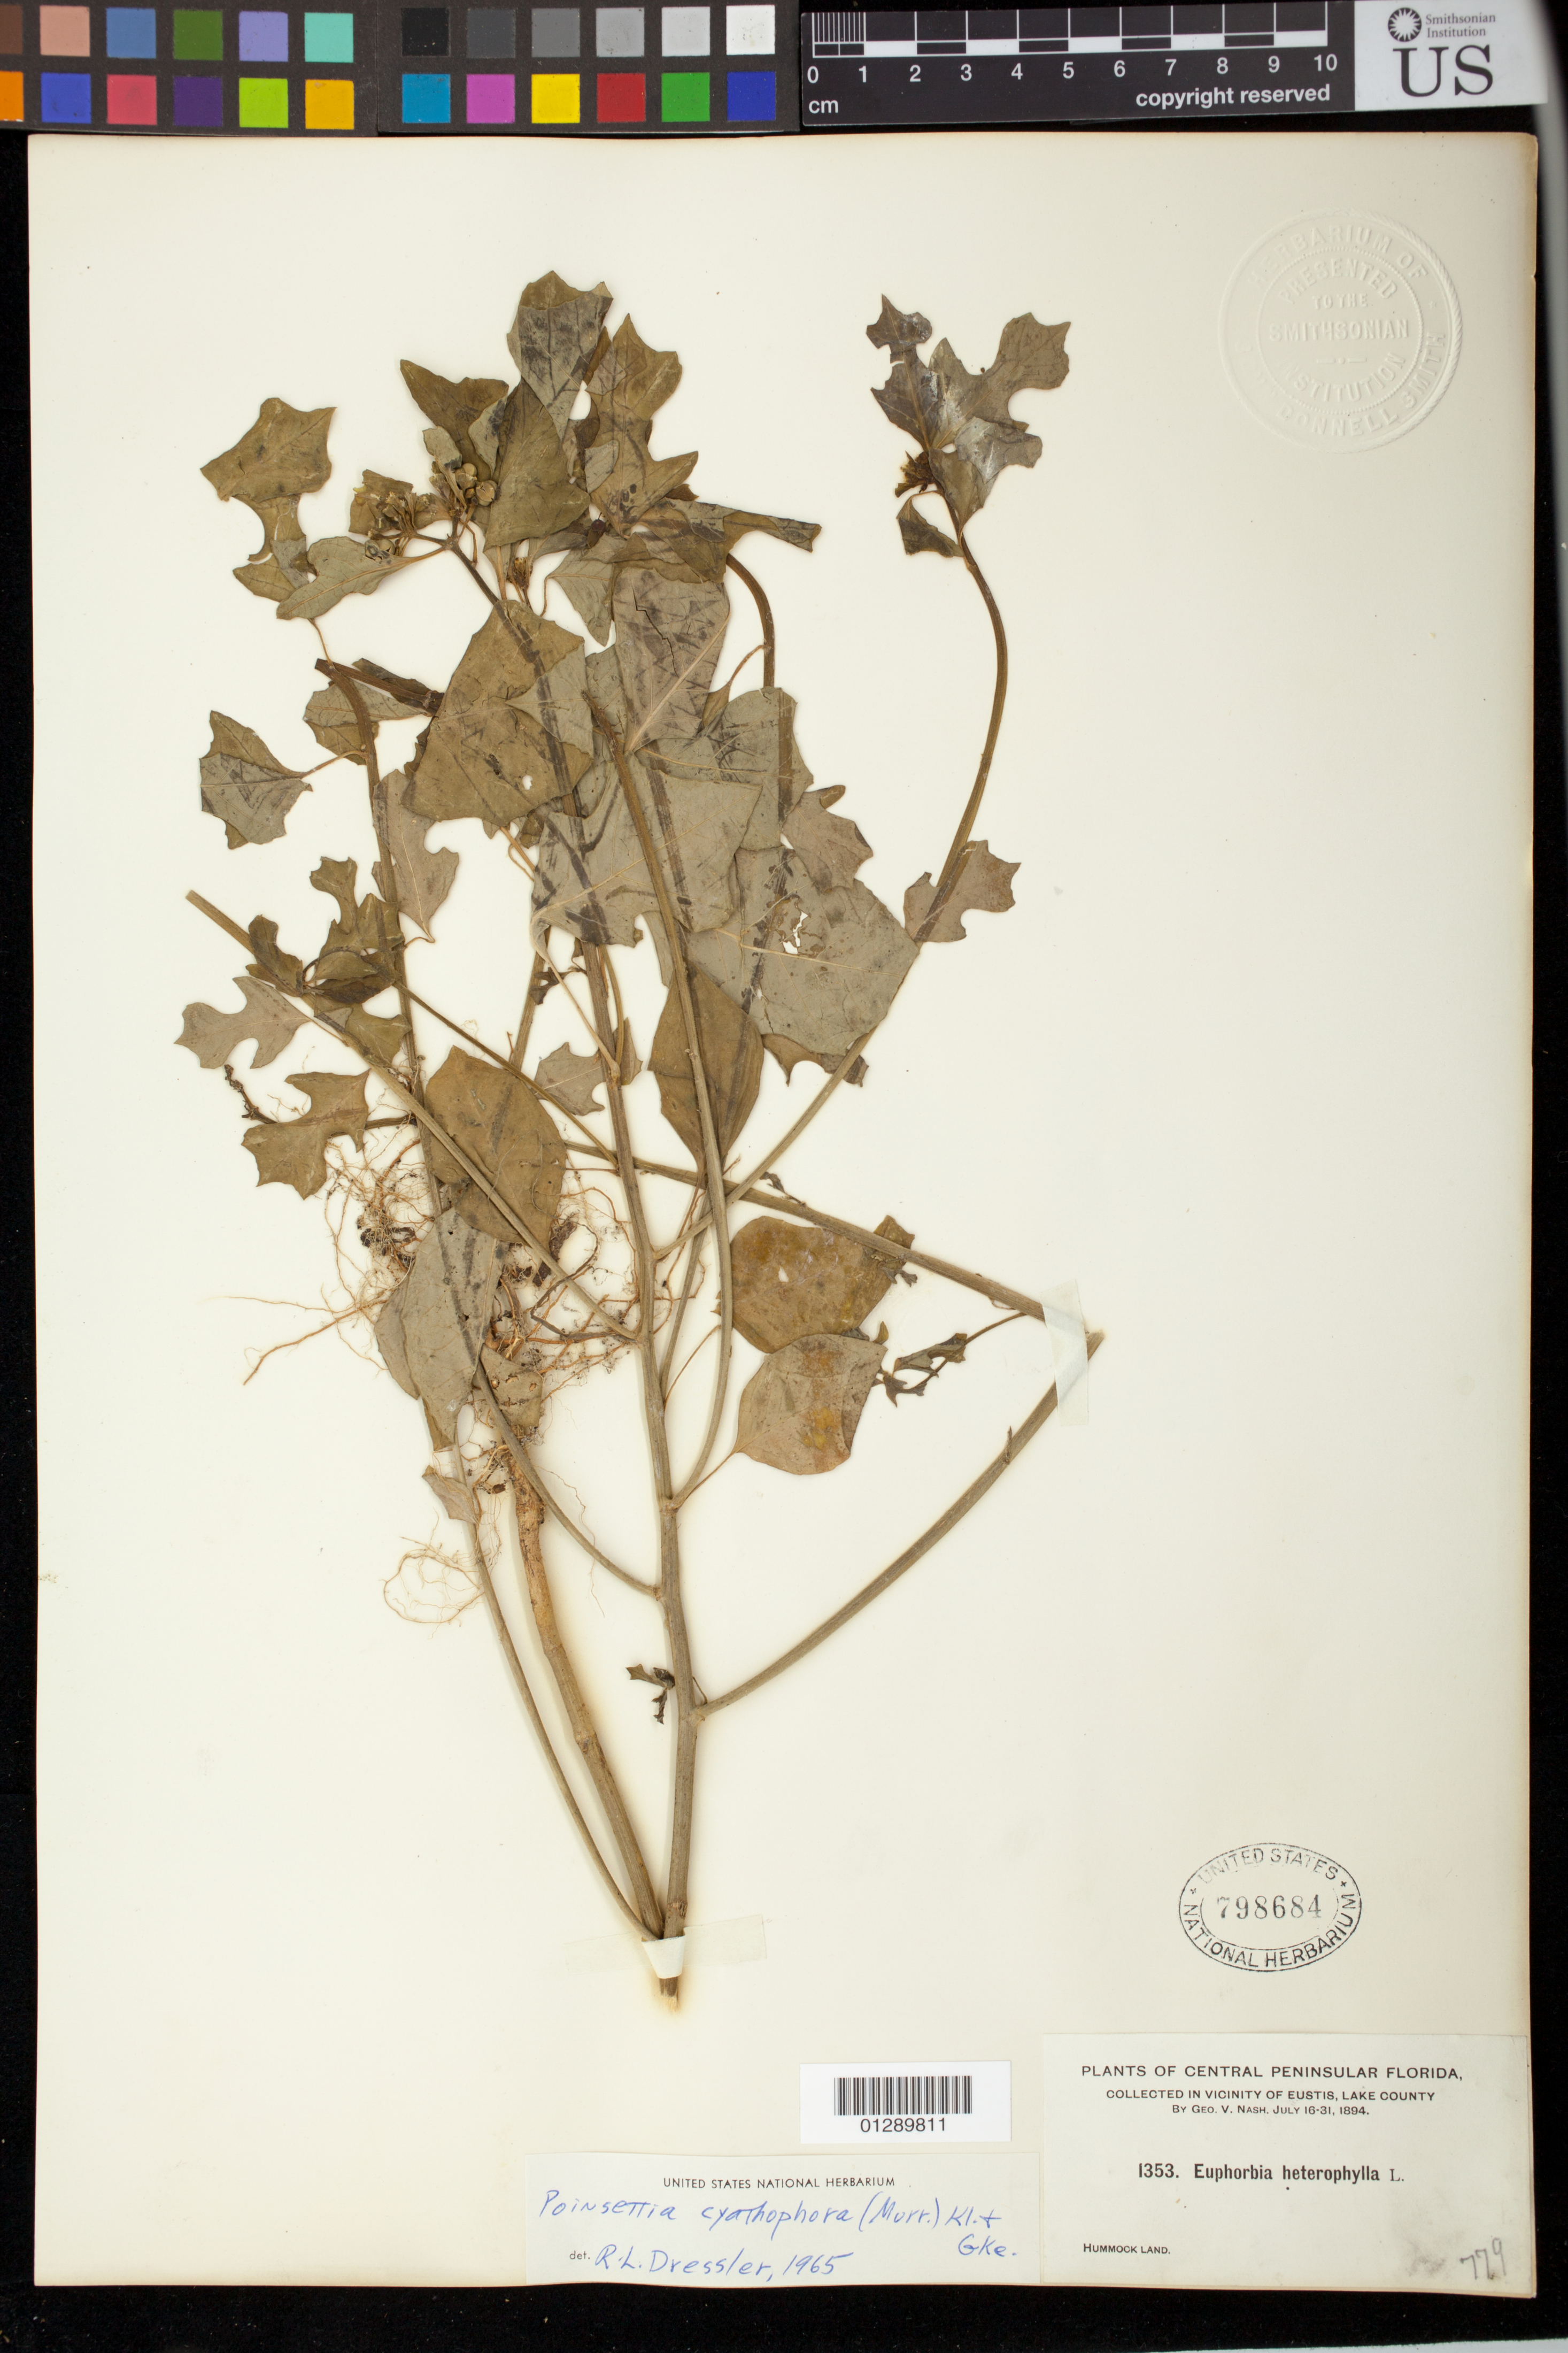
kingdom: Plantae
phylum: Tracheophyta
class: Magnoliopsida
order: Malpighiales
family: Euphorbiaceae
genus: Euphorbia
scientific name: Euphorbia heterophylla var. cyathophora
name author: (Murr.) Griseb.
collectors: G. V. Nash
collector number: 1353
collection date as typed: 16 - 31 Jul 1894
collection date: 1894-07-16/1894-07-31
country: United States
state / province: Florida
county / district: Lake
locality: Vicinity of Eustis.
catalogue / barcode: US 798684